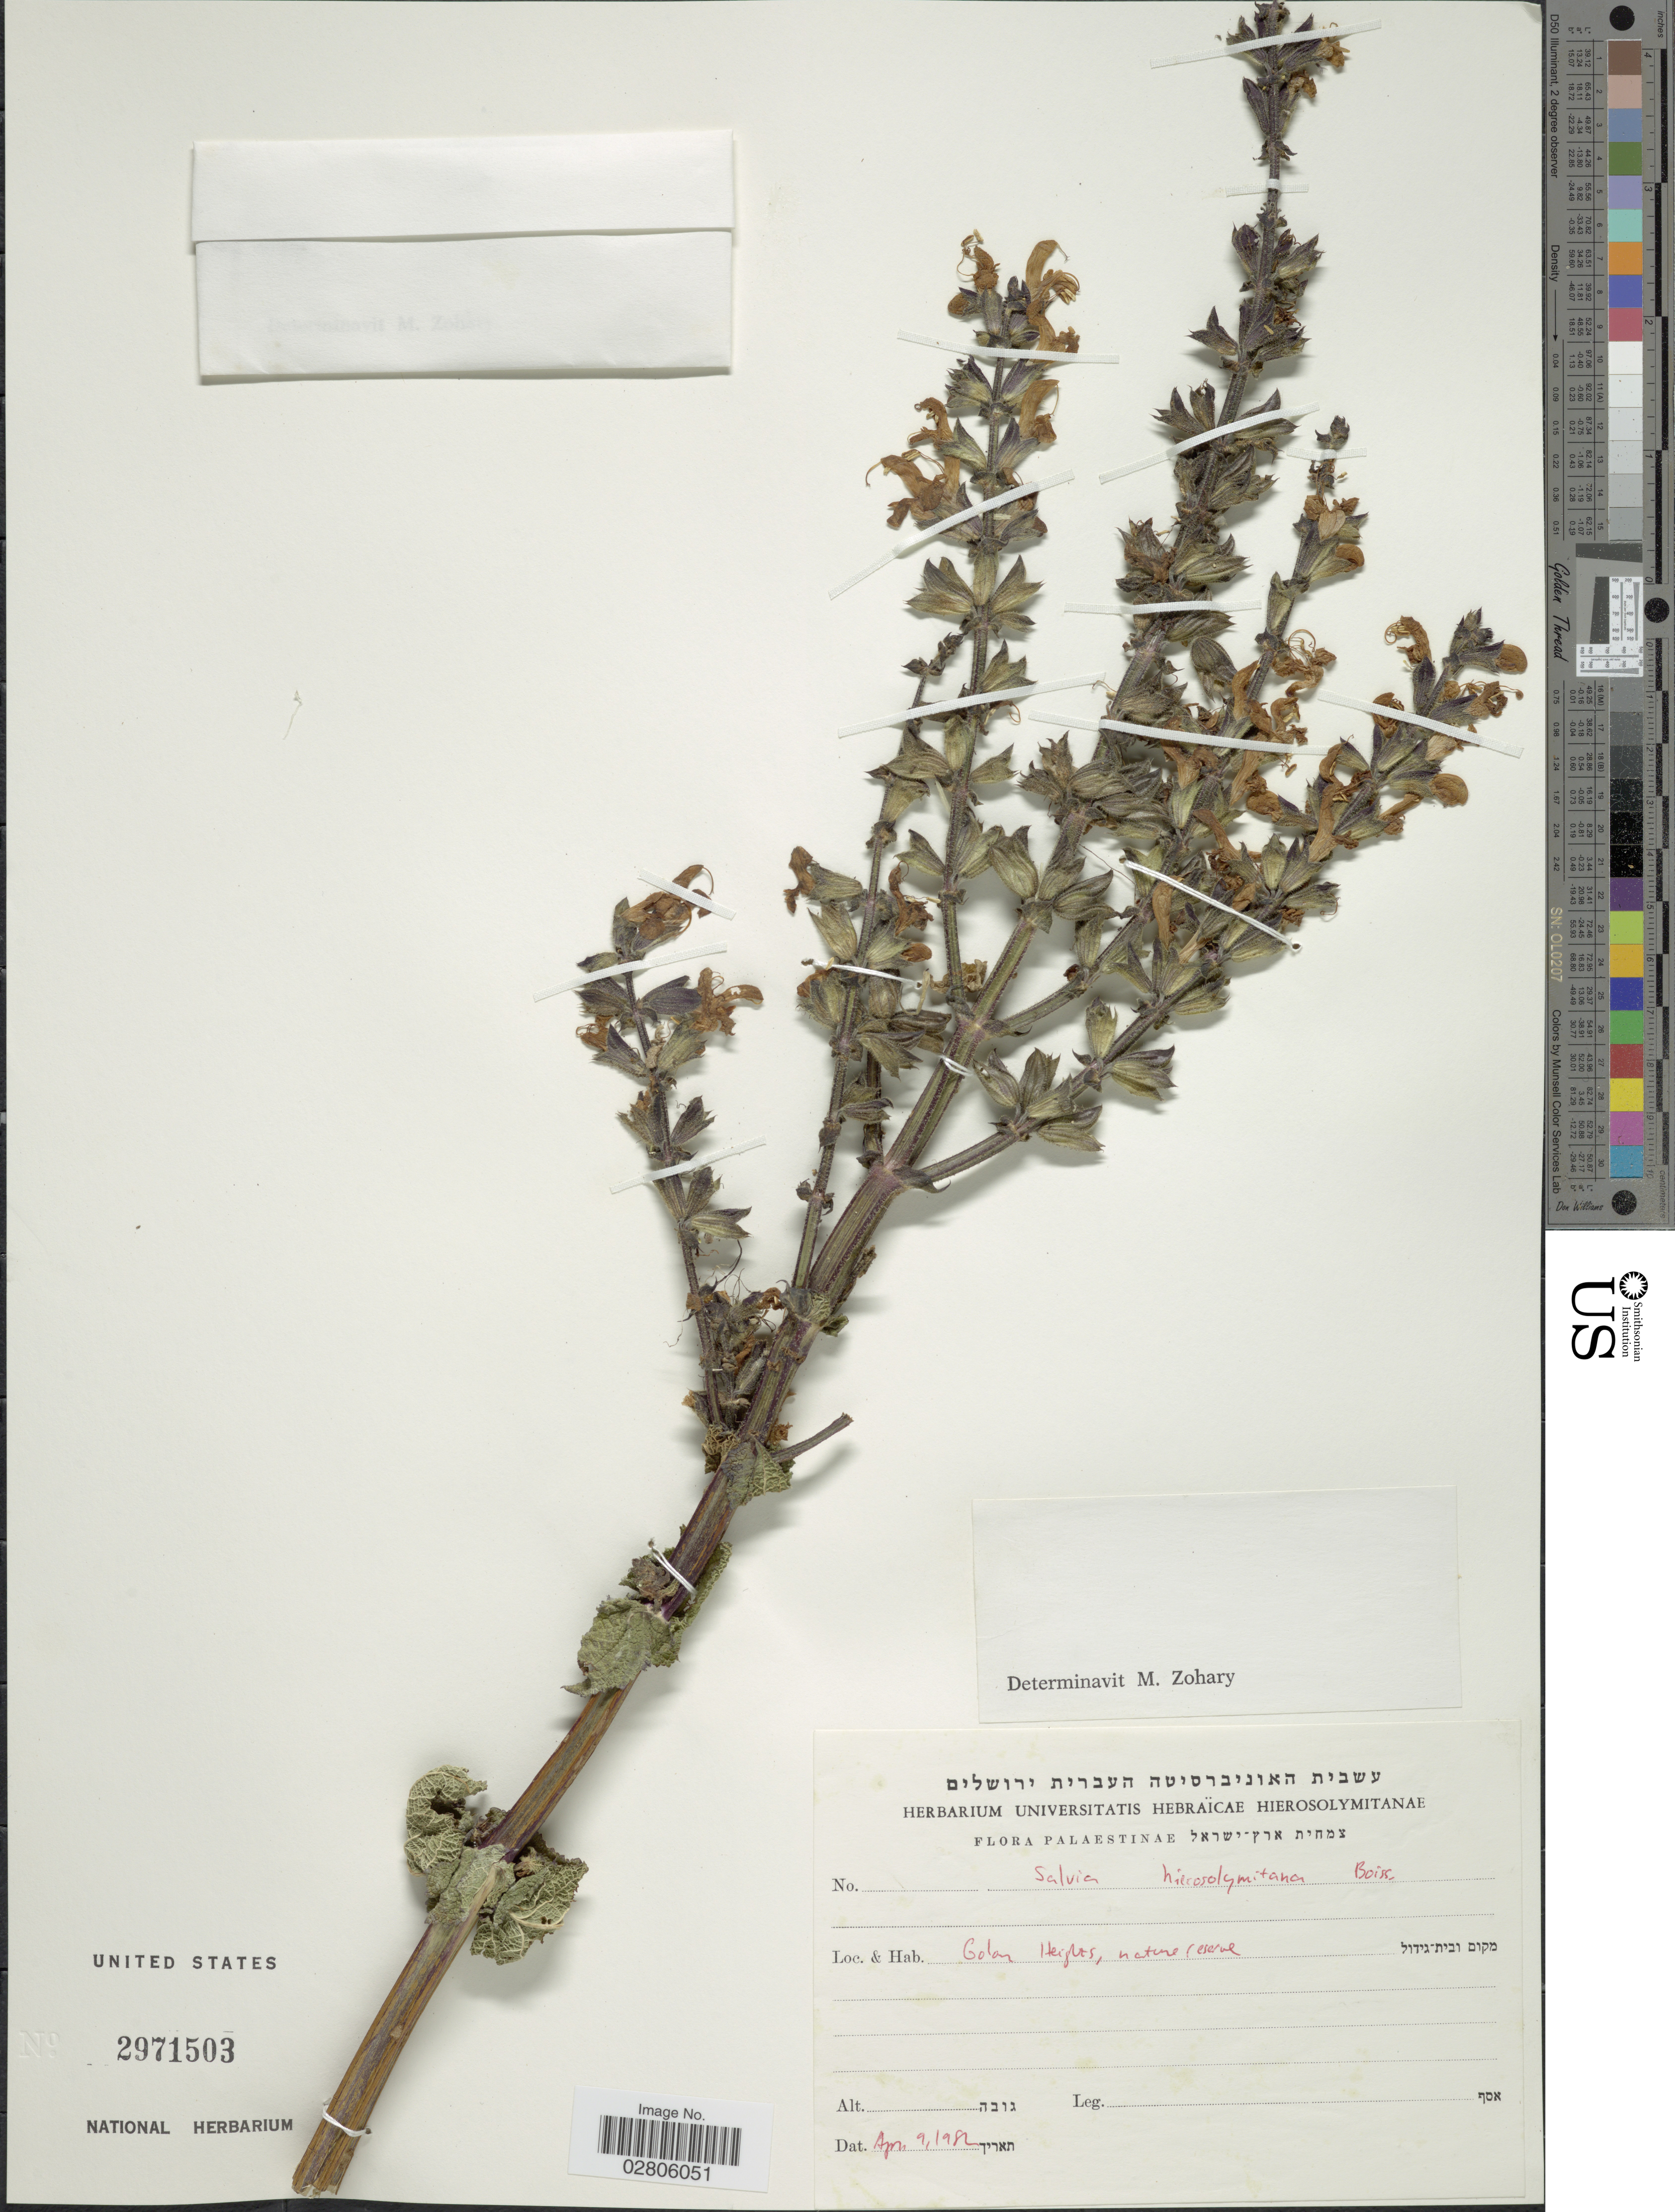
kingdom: Plantae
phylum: Tracheophyta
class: Magnoliopsida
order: Lamiales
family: Lamiaceae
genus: Salvia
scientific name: Salvia hierosolymitana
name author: Boiss.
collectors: Herbarium Universitatis Hebraicae Hierosolymitanae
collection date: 1982-04-09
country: Israel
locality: Palaestinae, Golan Heights, nature reserve.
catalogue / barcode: US 2971503